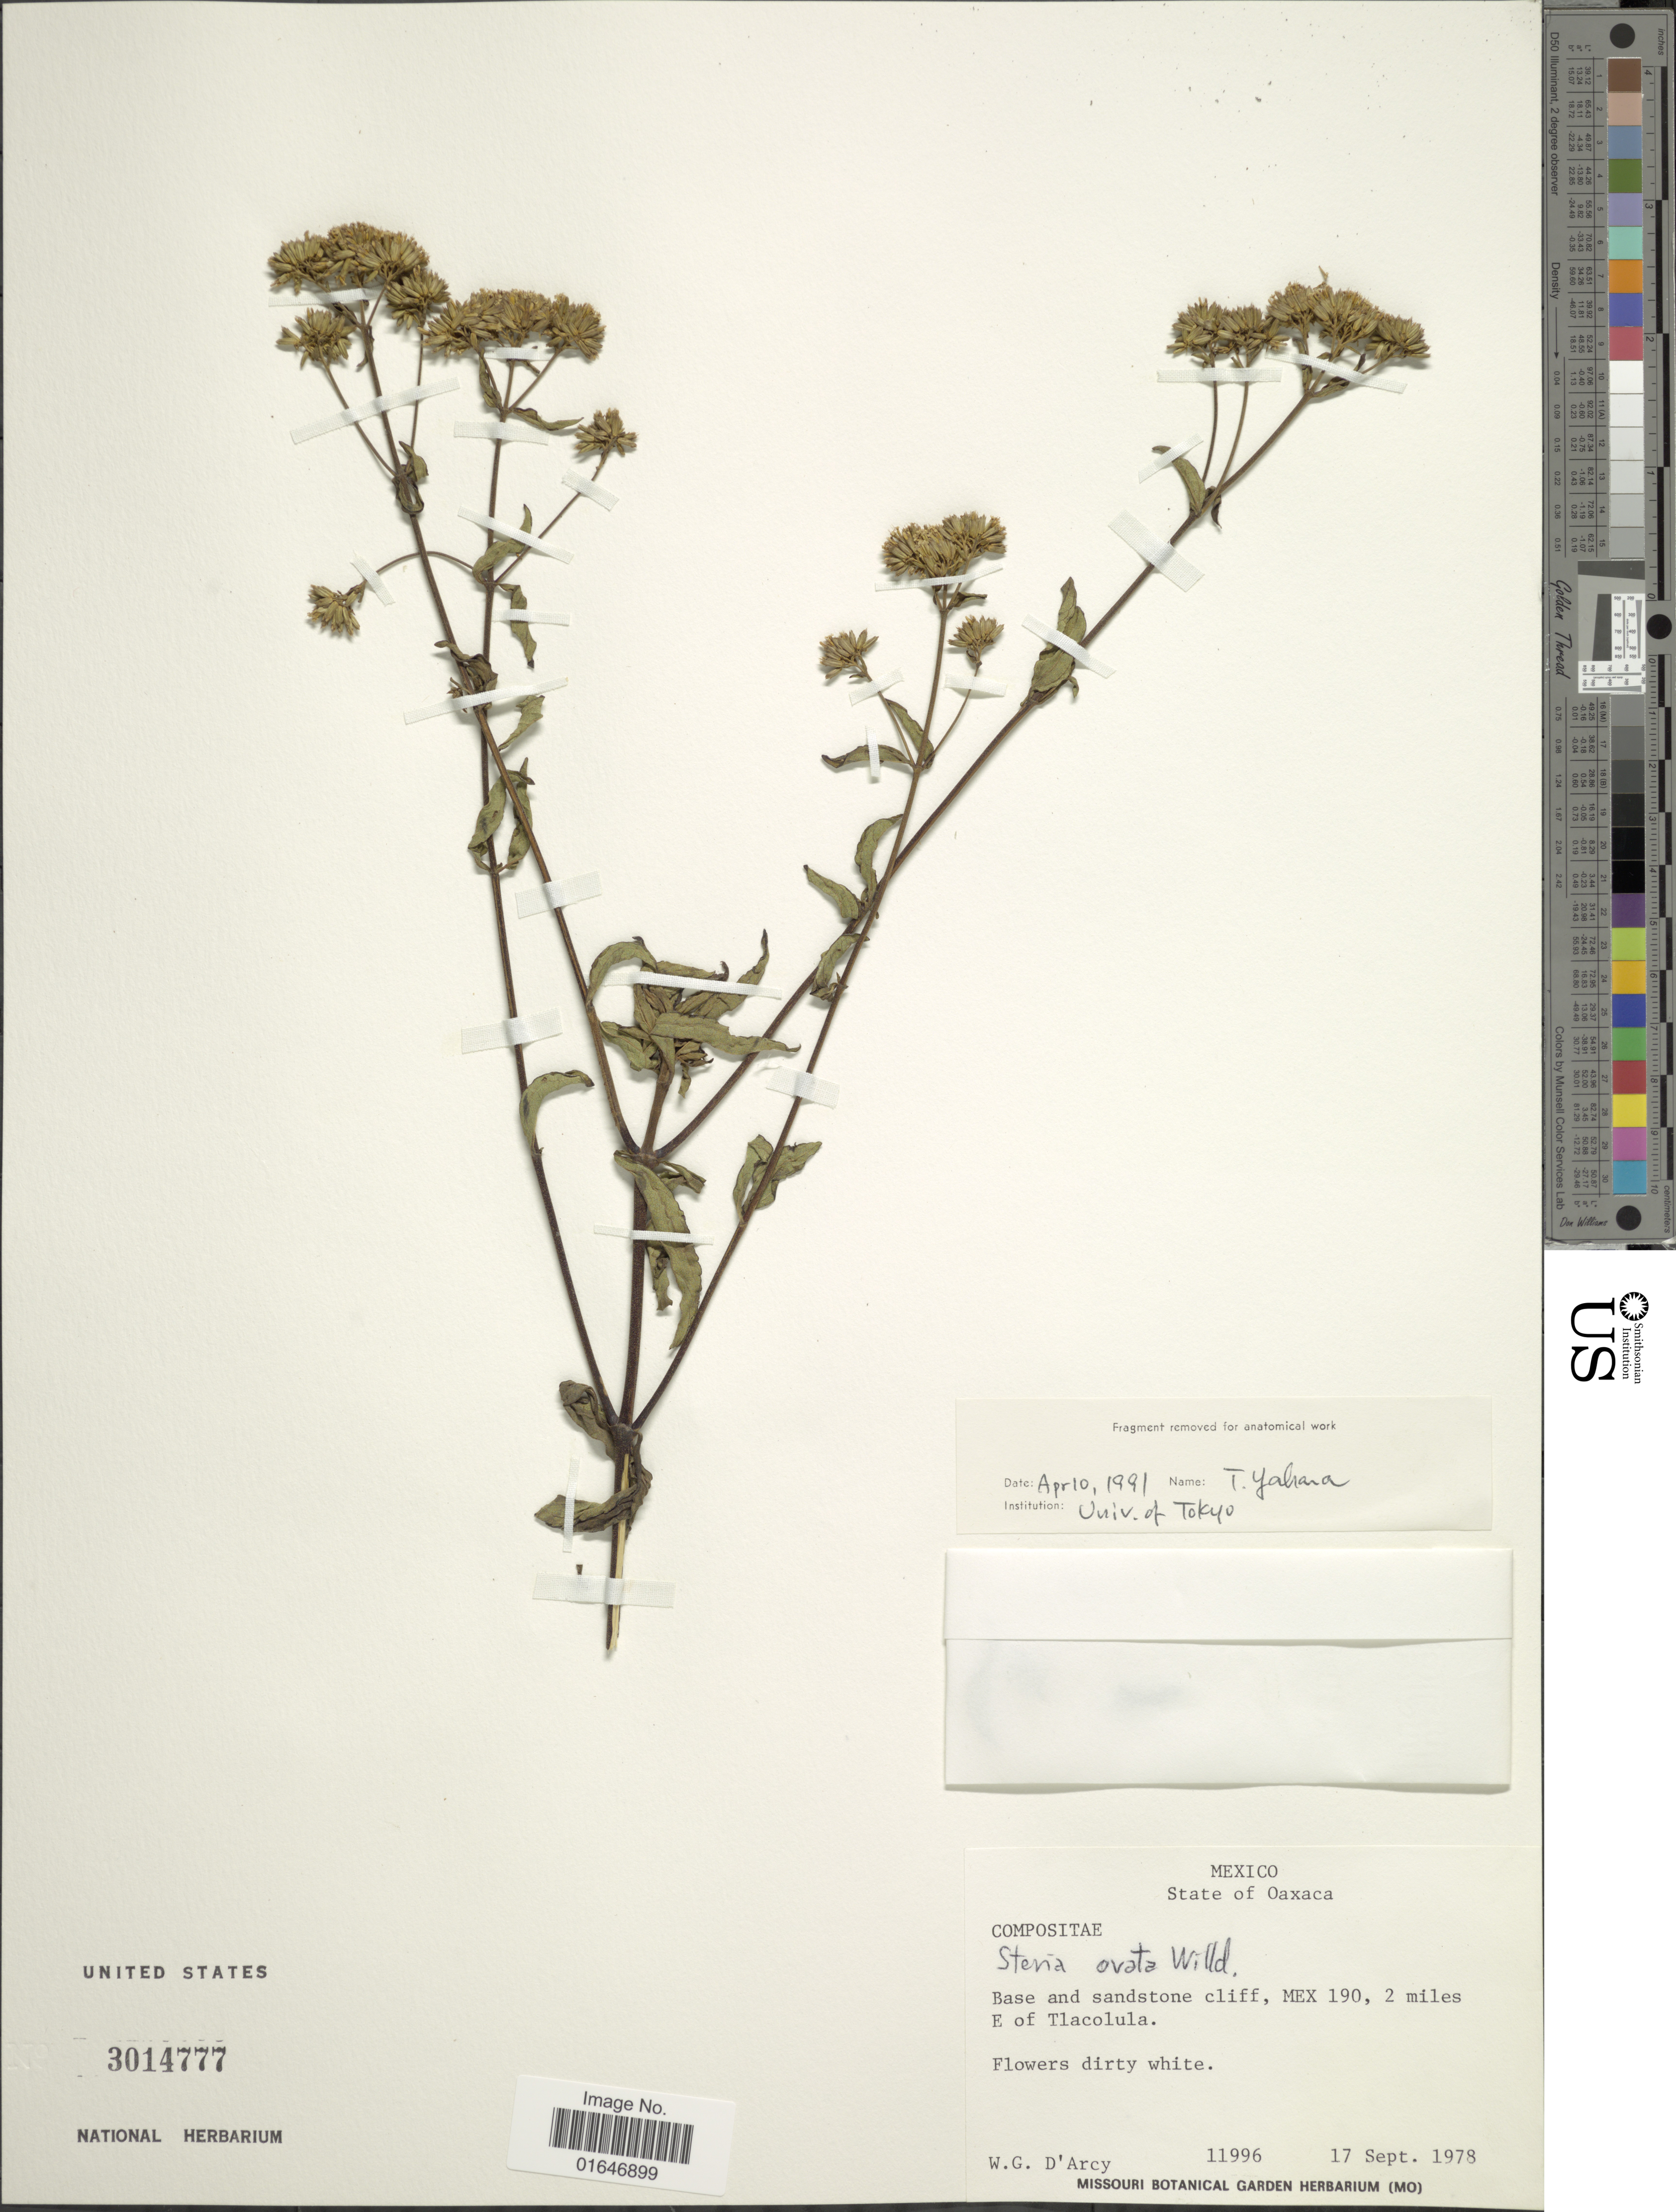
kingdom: Plantae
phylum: Tracheophyta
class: Magnoliopsida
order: Asterales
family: Asteraceae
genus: Stevia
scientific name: Stevia ovata var. ovata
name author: Willd.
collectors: W. G. D'Arcy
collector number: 11996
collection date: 1978-09-17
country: Mexico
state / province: Oaxaca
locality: Base and sandstone cliff, MEX 190, 2 miles E of Tlacolula.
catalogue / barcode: US 3014777